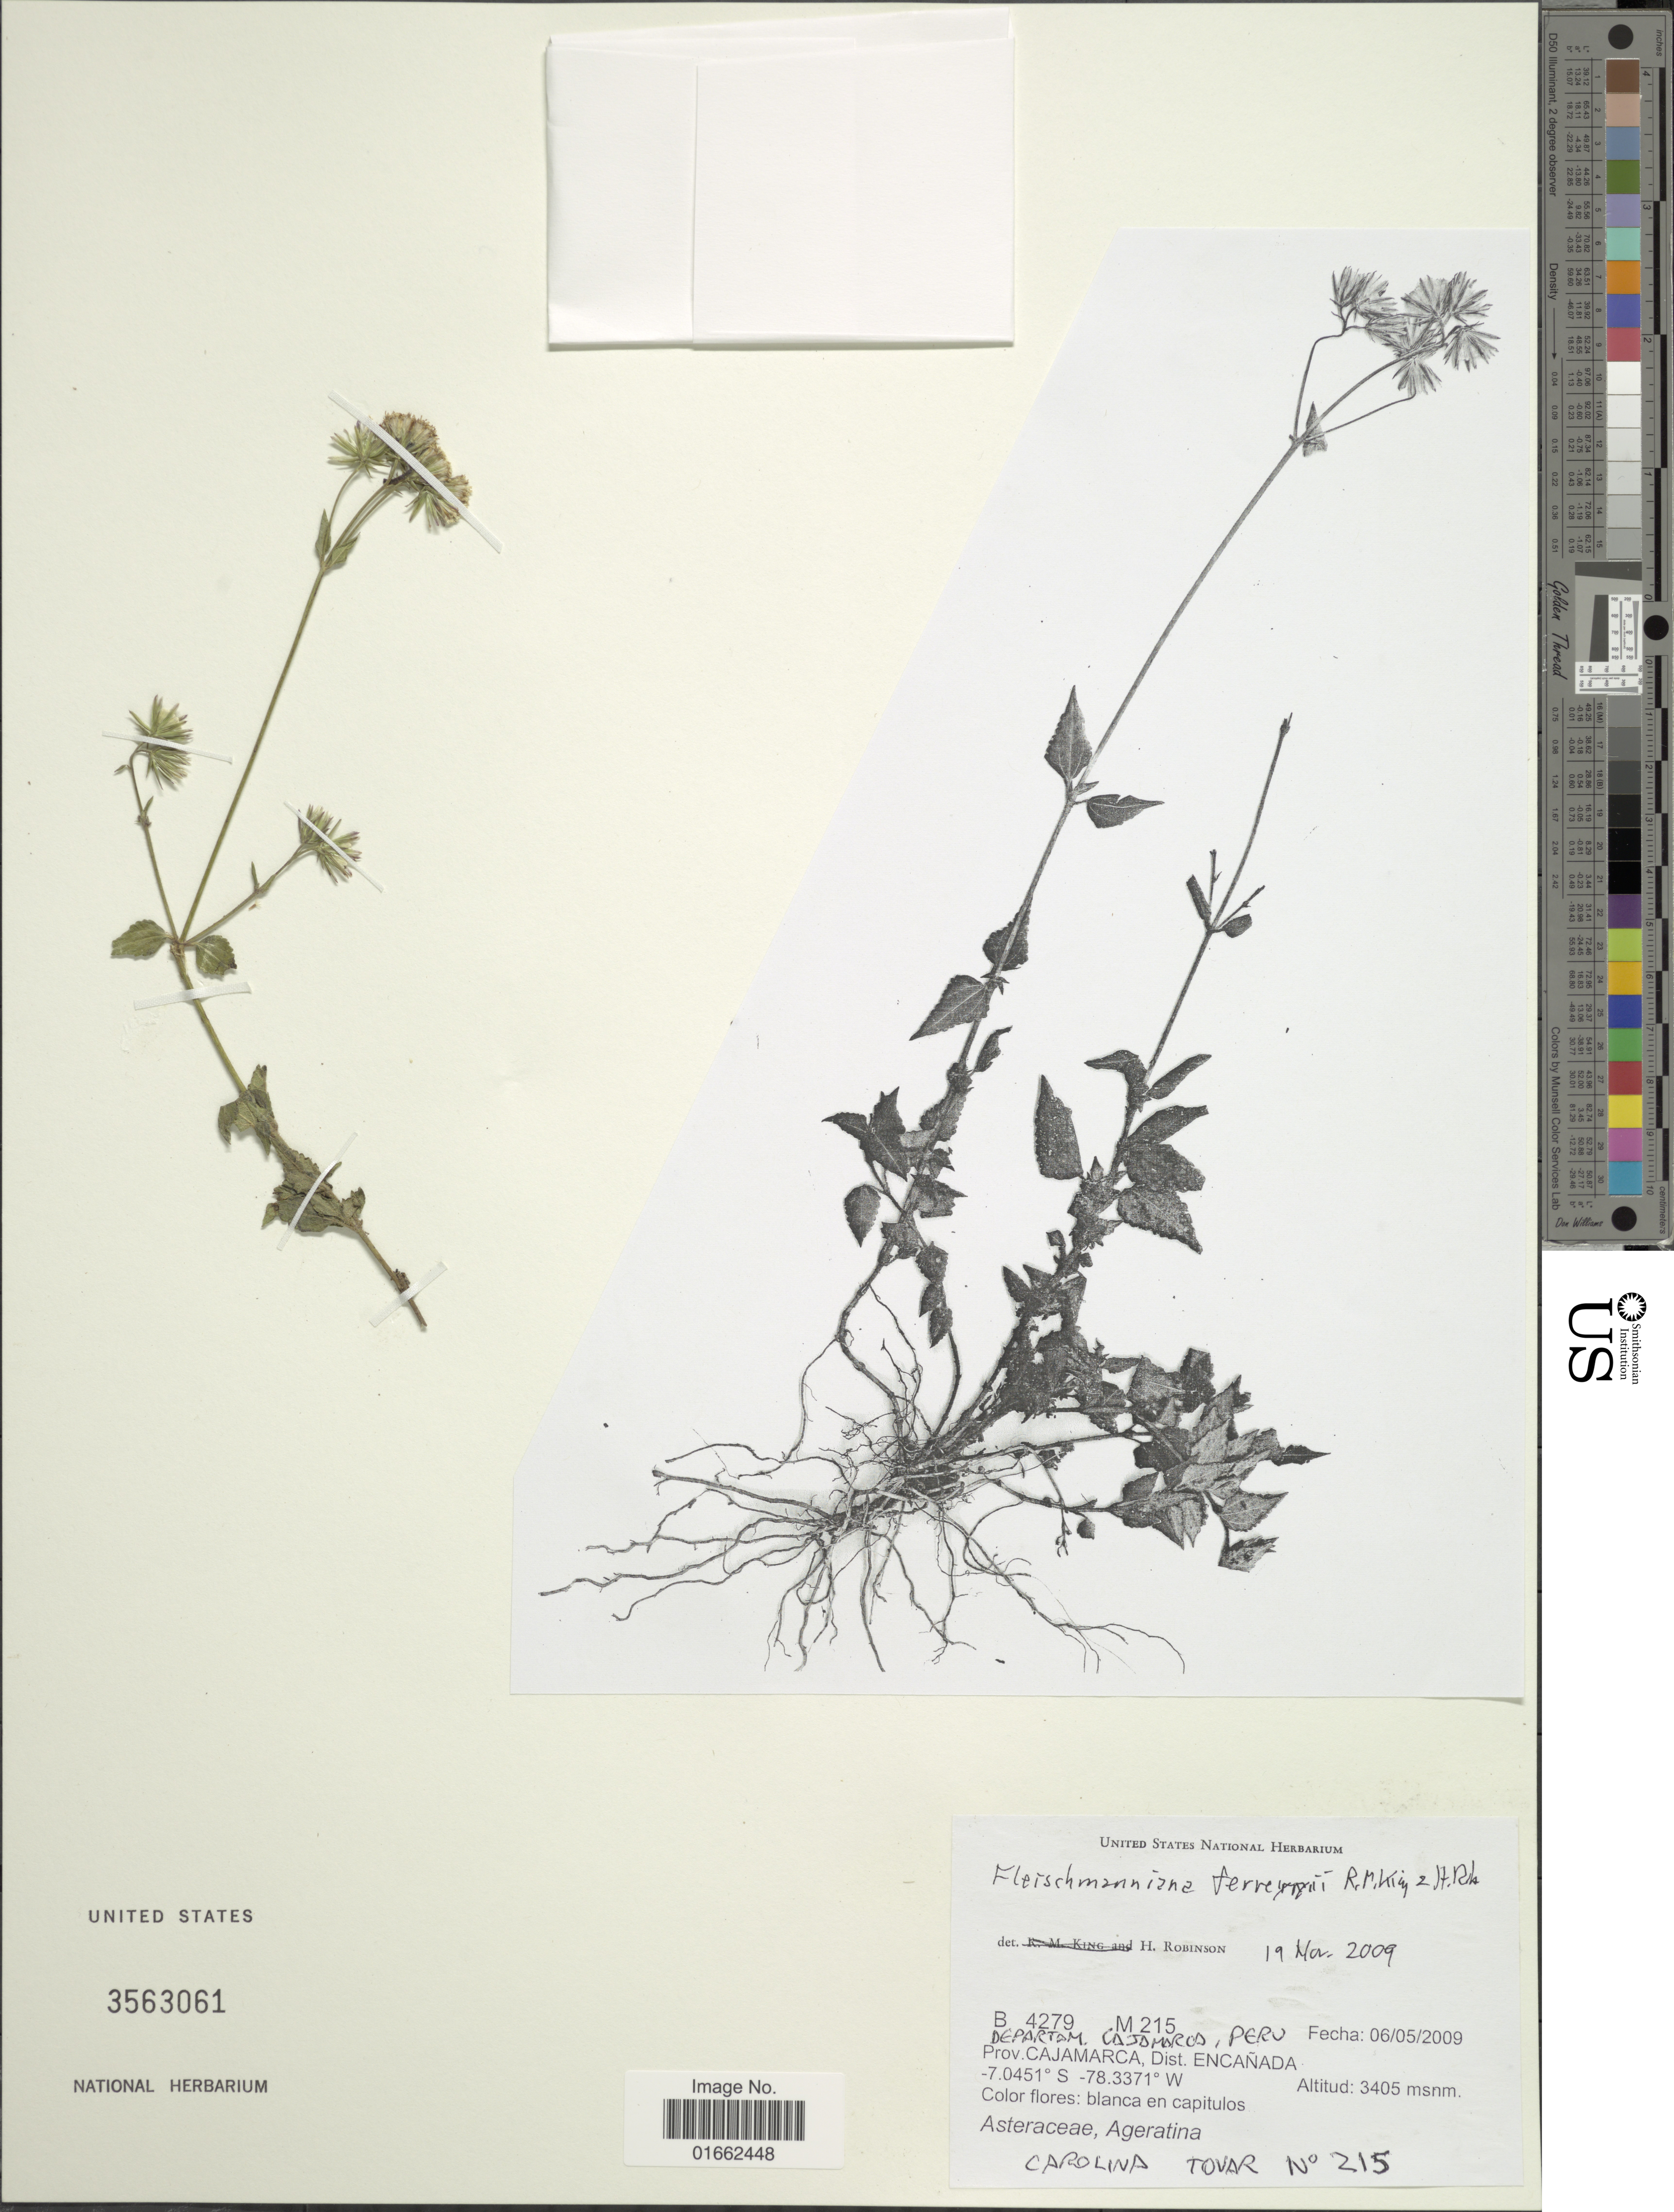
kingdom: Plantae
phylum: Tracheophyta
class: Magnoliopsida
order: Asterales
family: Asteraceae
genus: Fleischmannia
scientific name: Fleischmannia ferreyrii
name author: R.M. King & H. Rob.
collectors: C. Tovar Breña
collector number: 215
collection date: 2009-05-06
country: Peru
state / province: Cajamarca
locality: Departam. Cajamarca, Peru. Prov. Cajamarca, Dist. Encañada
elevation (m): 3405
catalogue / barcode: US 3563061